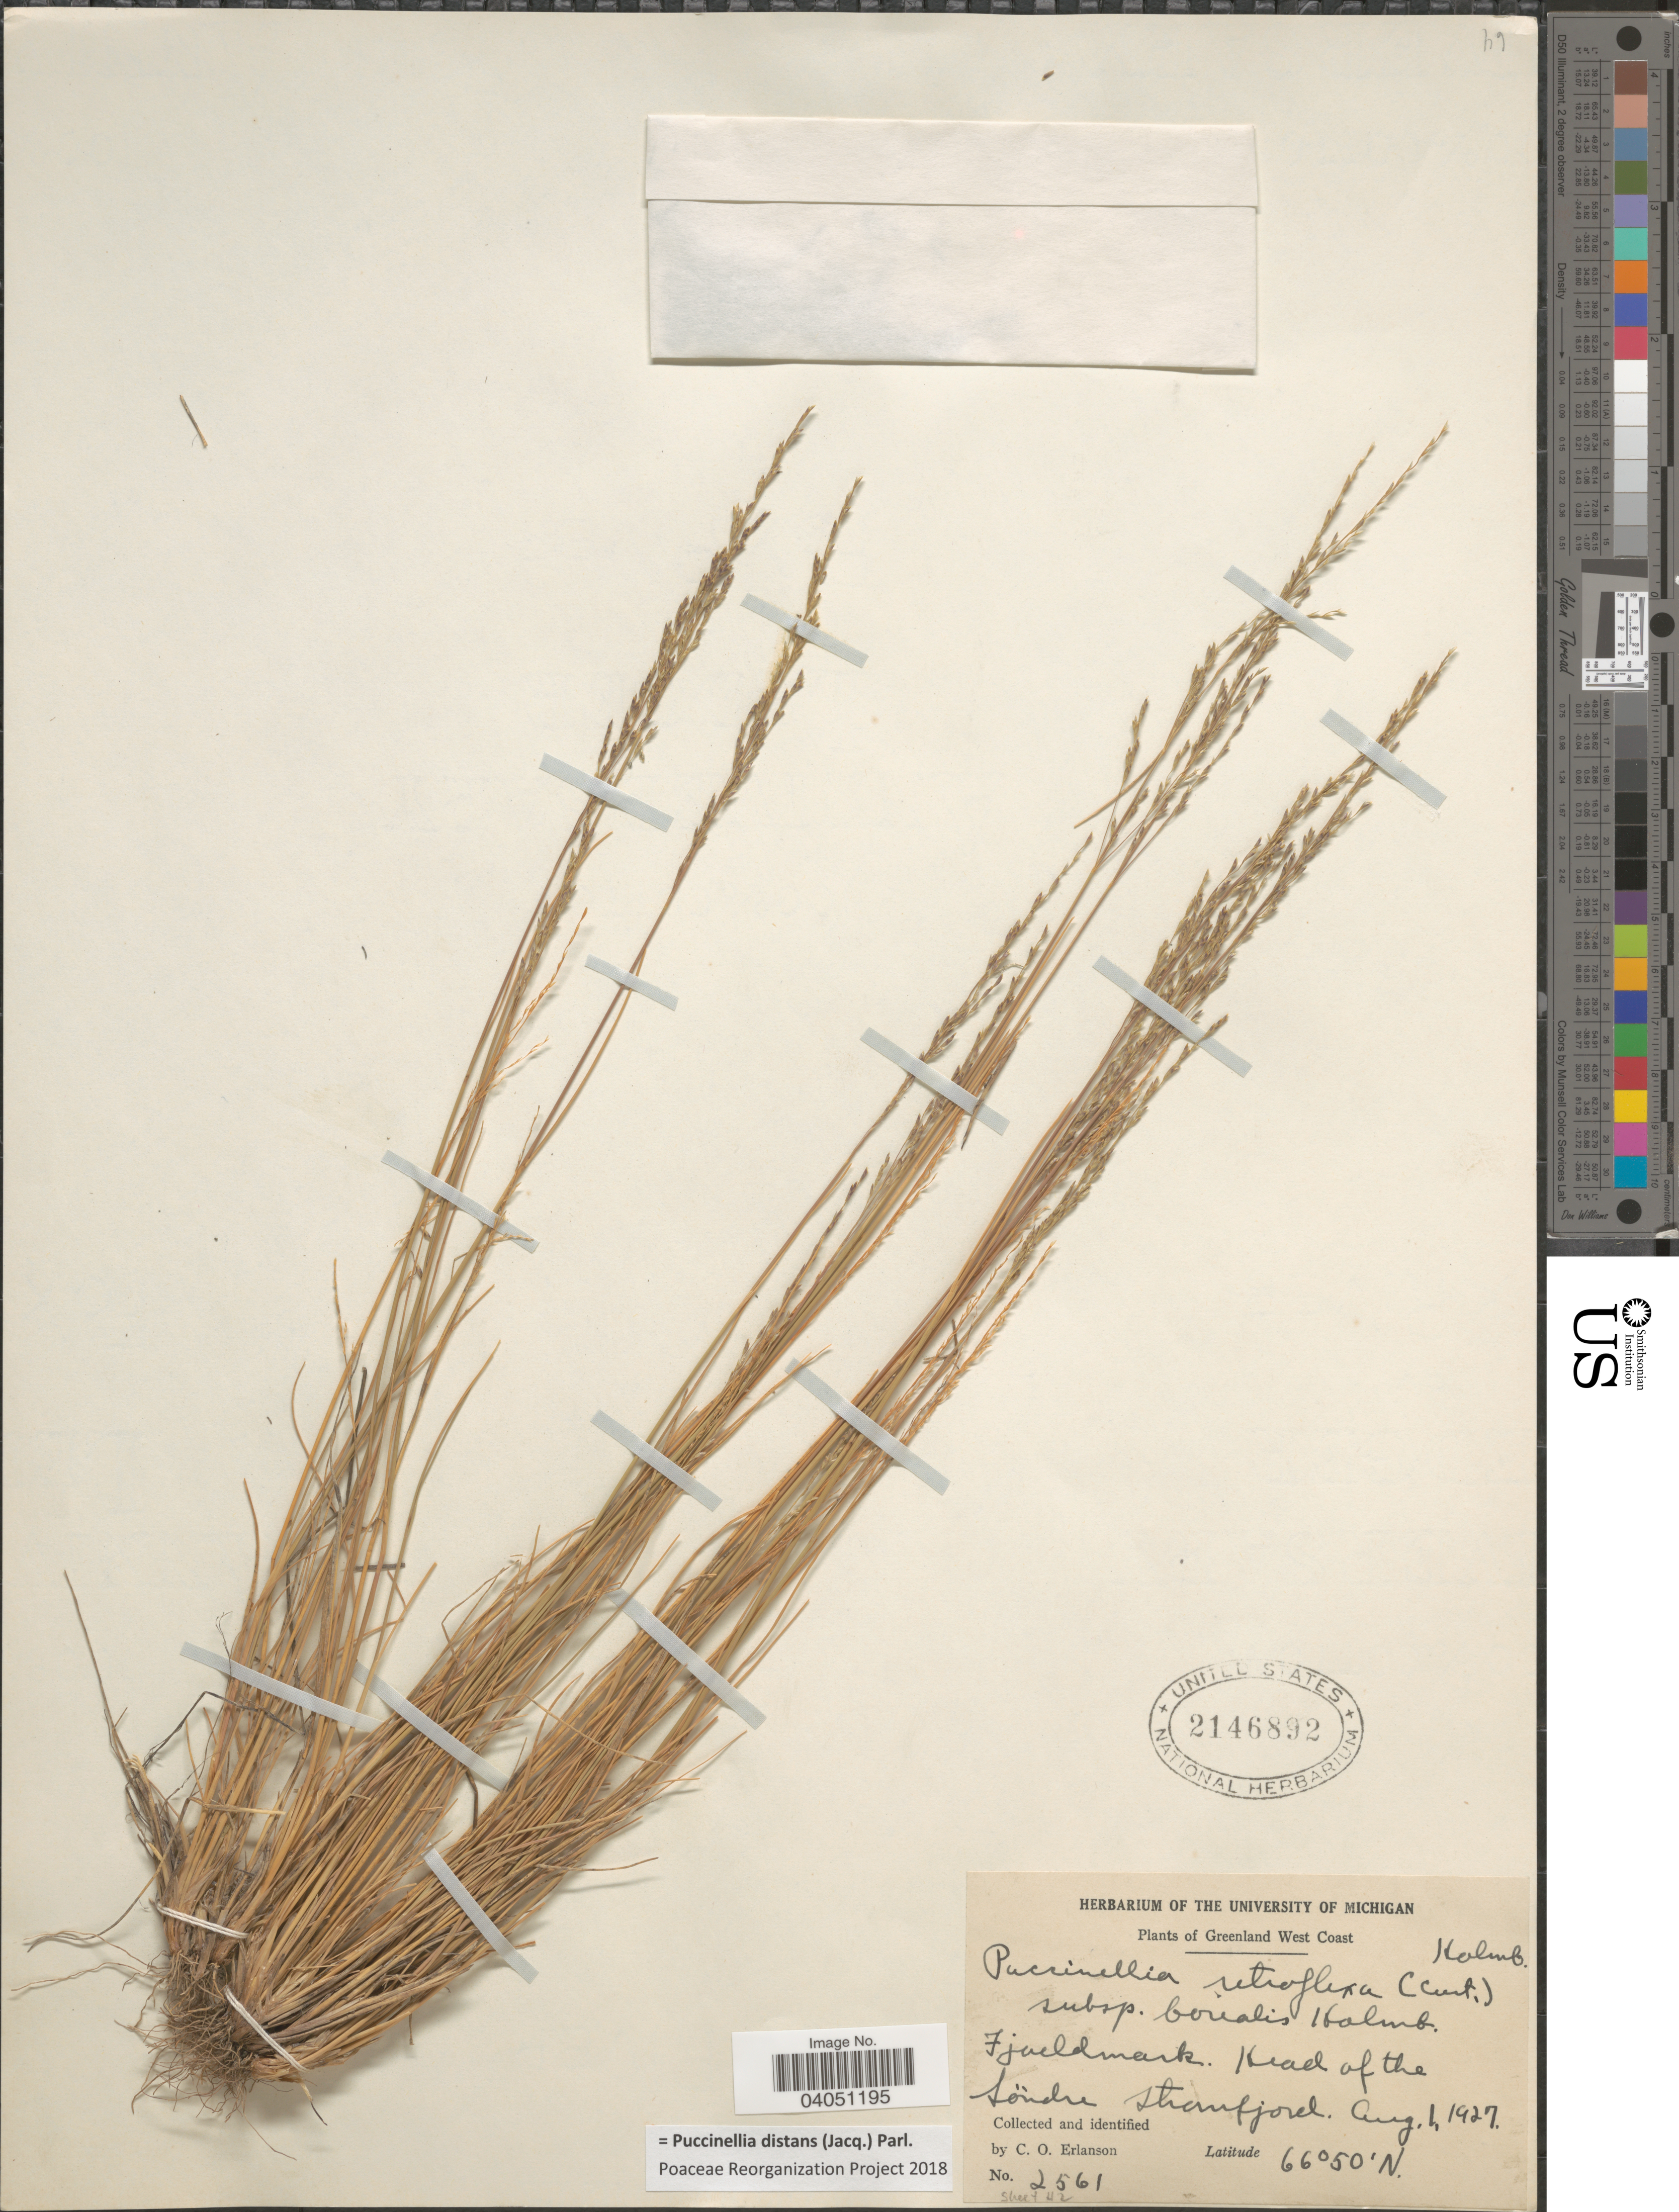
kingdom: Plantae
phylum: Tracheophyta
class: Liliopsida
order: Poales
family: Poaceae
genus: Puccinellia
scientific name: Puccinellia distans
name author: (Jacq.) Parl.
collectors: C. O. Erlanson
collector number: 2561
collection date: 1927-08-01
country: Greenland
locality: Greenland West Coast. Fjaeldmark. Head of the Söndre Stromfjord.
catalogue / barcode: US 2146892